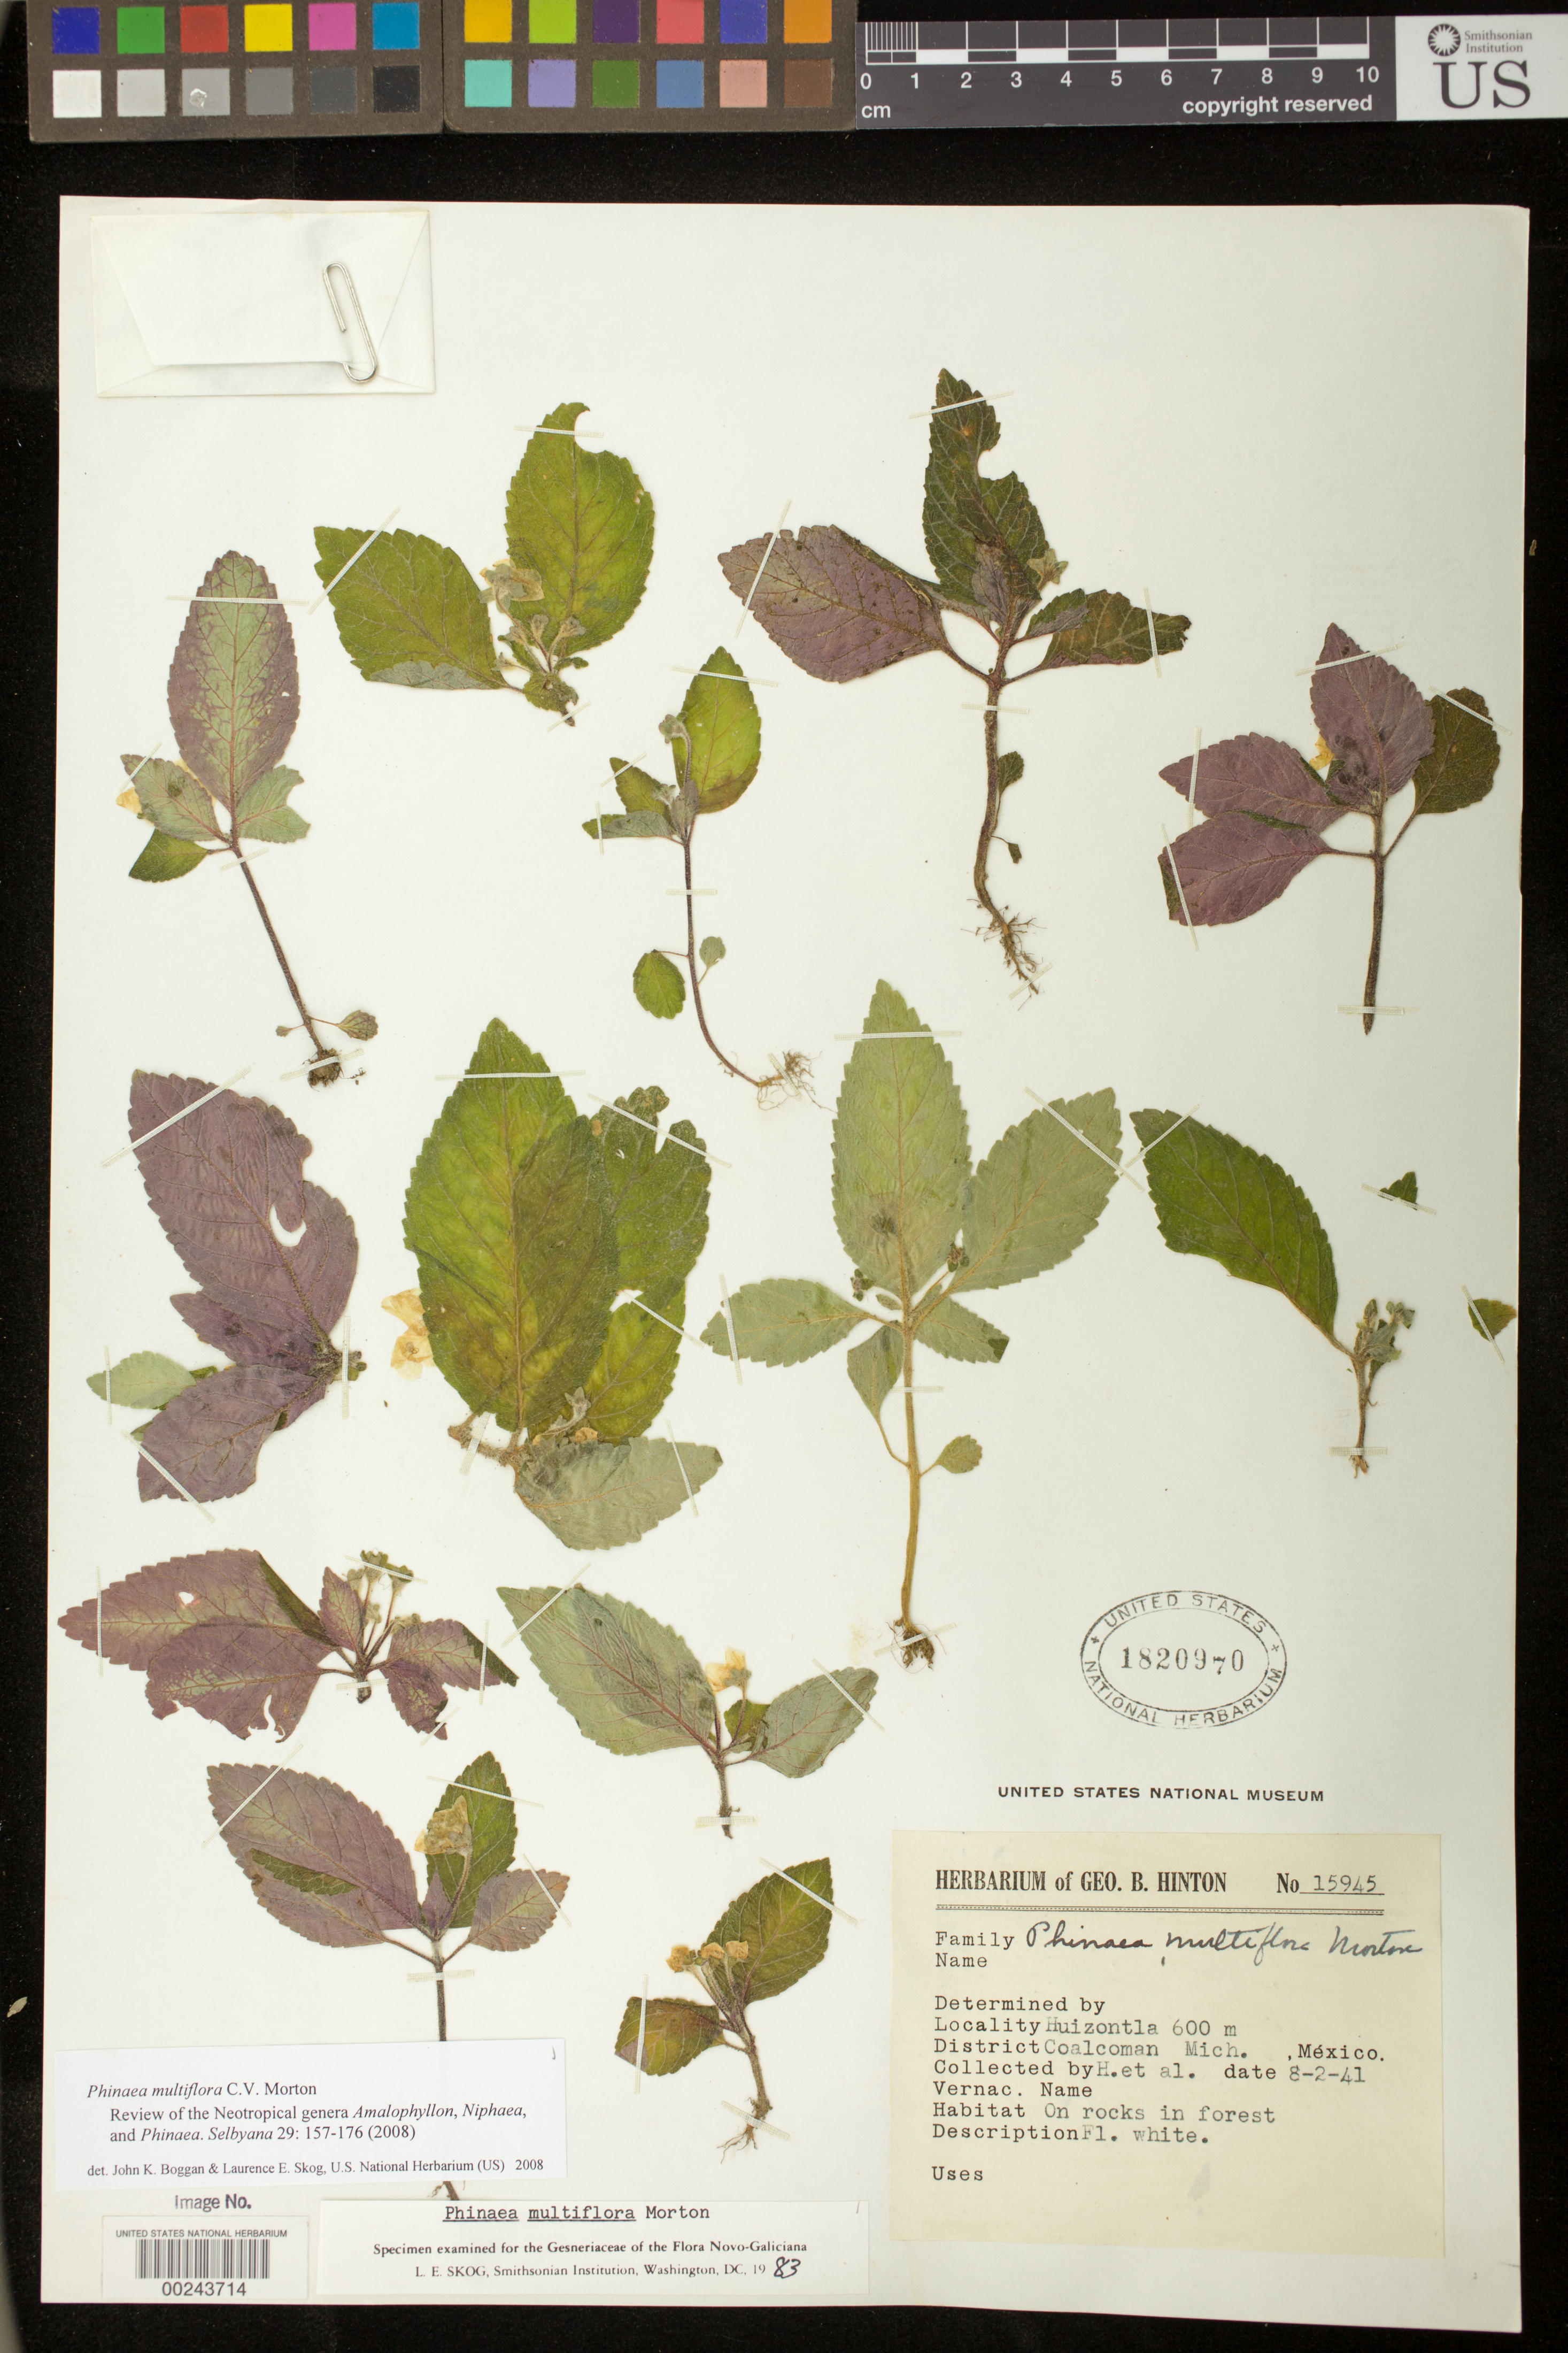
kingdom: Plantae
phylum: Tracheophyta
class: Magnoliopsida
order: Lamiales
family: Gesneriaceae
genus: Phinaea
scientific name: Phinaea multiflora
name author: C.V. Morton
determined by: Boggan, J. K.; Skog, L. E.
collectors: G. B. Hinton & et al.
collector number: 15945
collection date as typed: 02 Aug 1941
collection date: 1941-08-02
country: Mexico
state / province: Michoacan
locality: Huizontla, District Coalcoman, Mich.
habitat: On rocks in forest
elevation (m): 600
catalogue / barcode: US 1820970